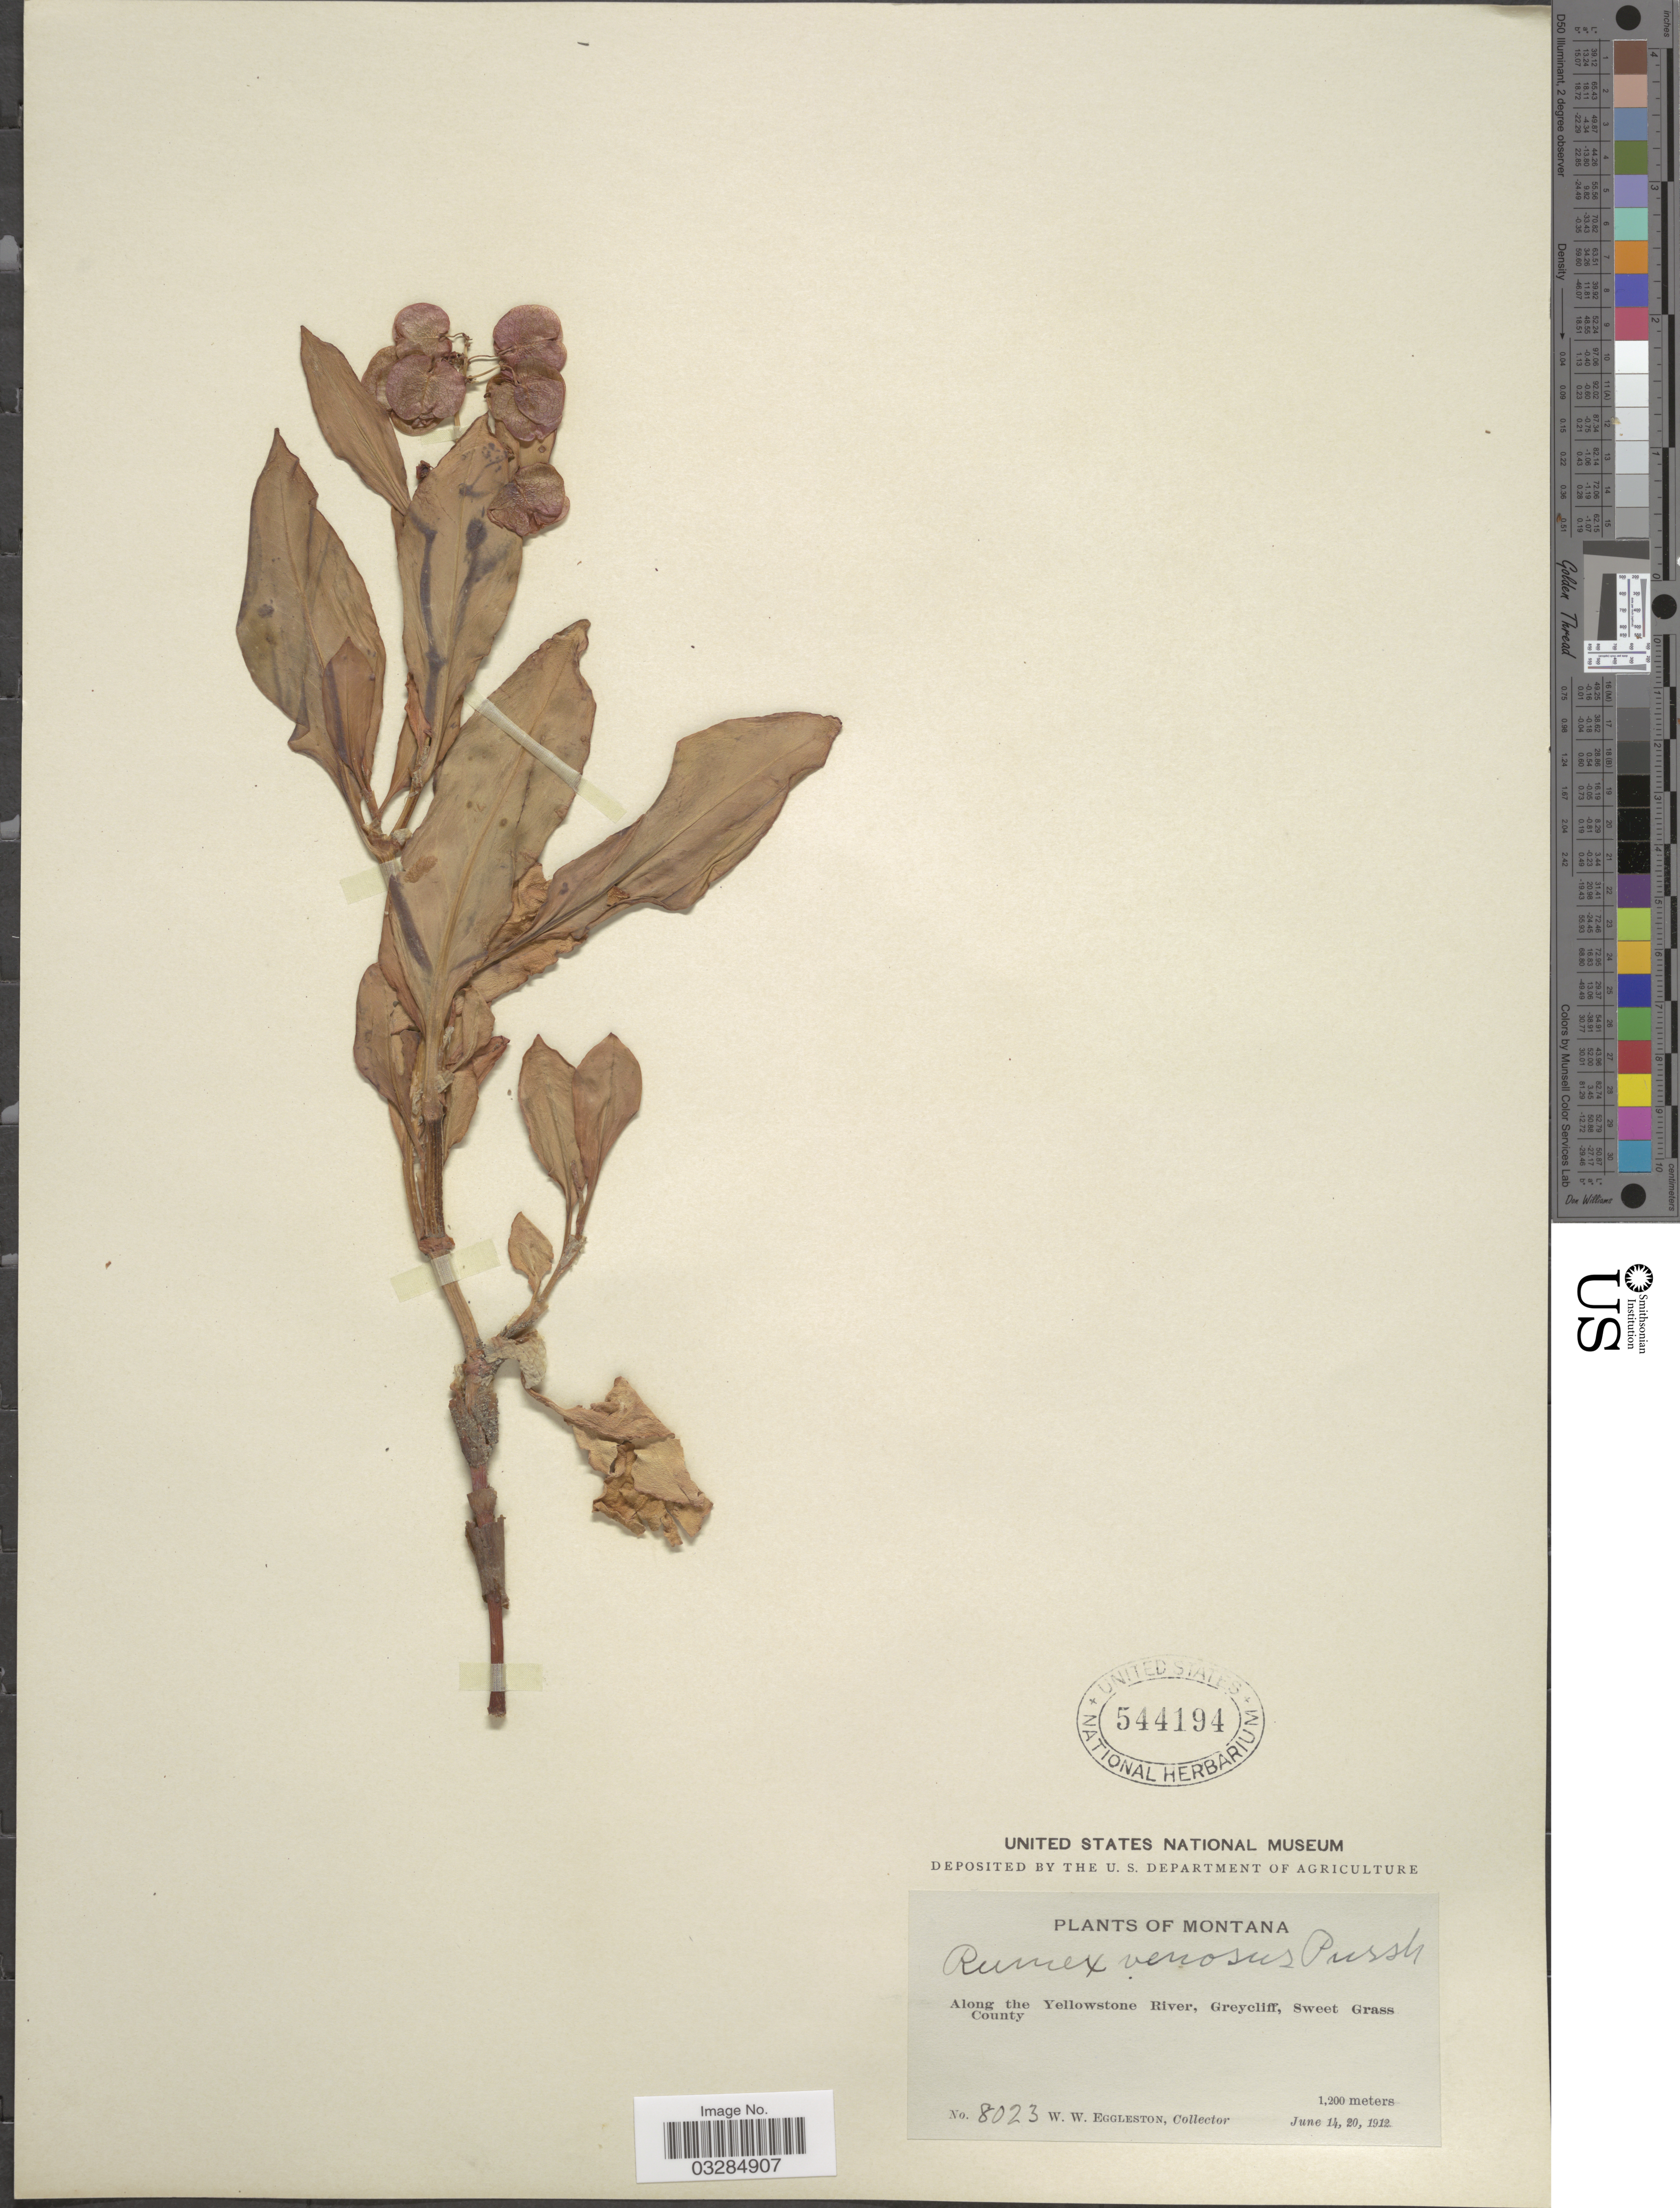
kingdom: Plantae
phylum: Tracheophyta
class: Magnoliopsida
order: Caryophyllales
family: Polygonaceae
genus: Rumex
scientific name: Rumex venosus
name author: Pursh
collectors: W. W. Eggleston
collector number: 8023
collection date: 1912-06-14/1912-06-20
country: United States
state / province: Montana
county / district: Sweet Grass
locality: Along the Yellowstone River, Greycliff.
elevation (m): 1200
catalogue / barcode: US 544194